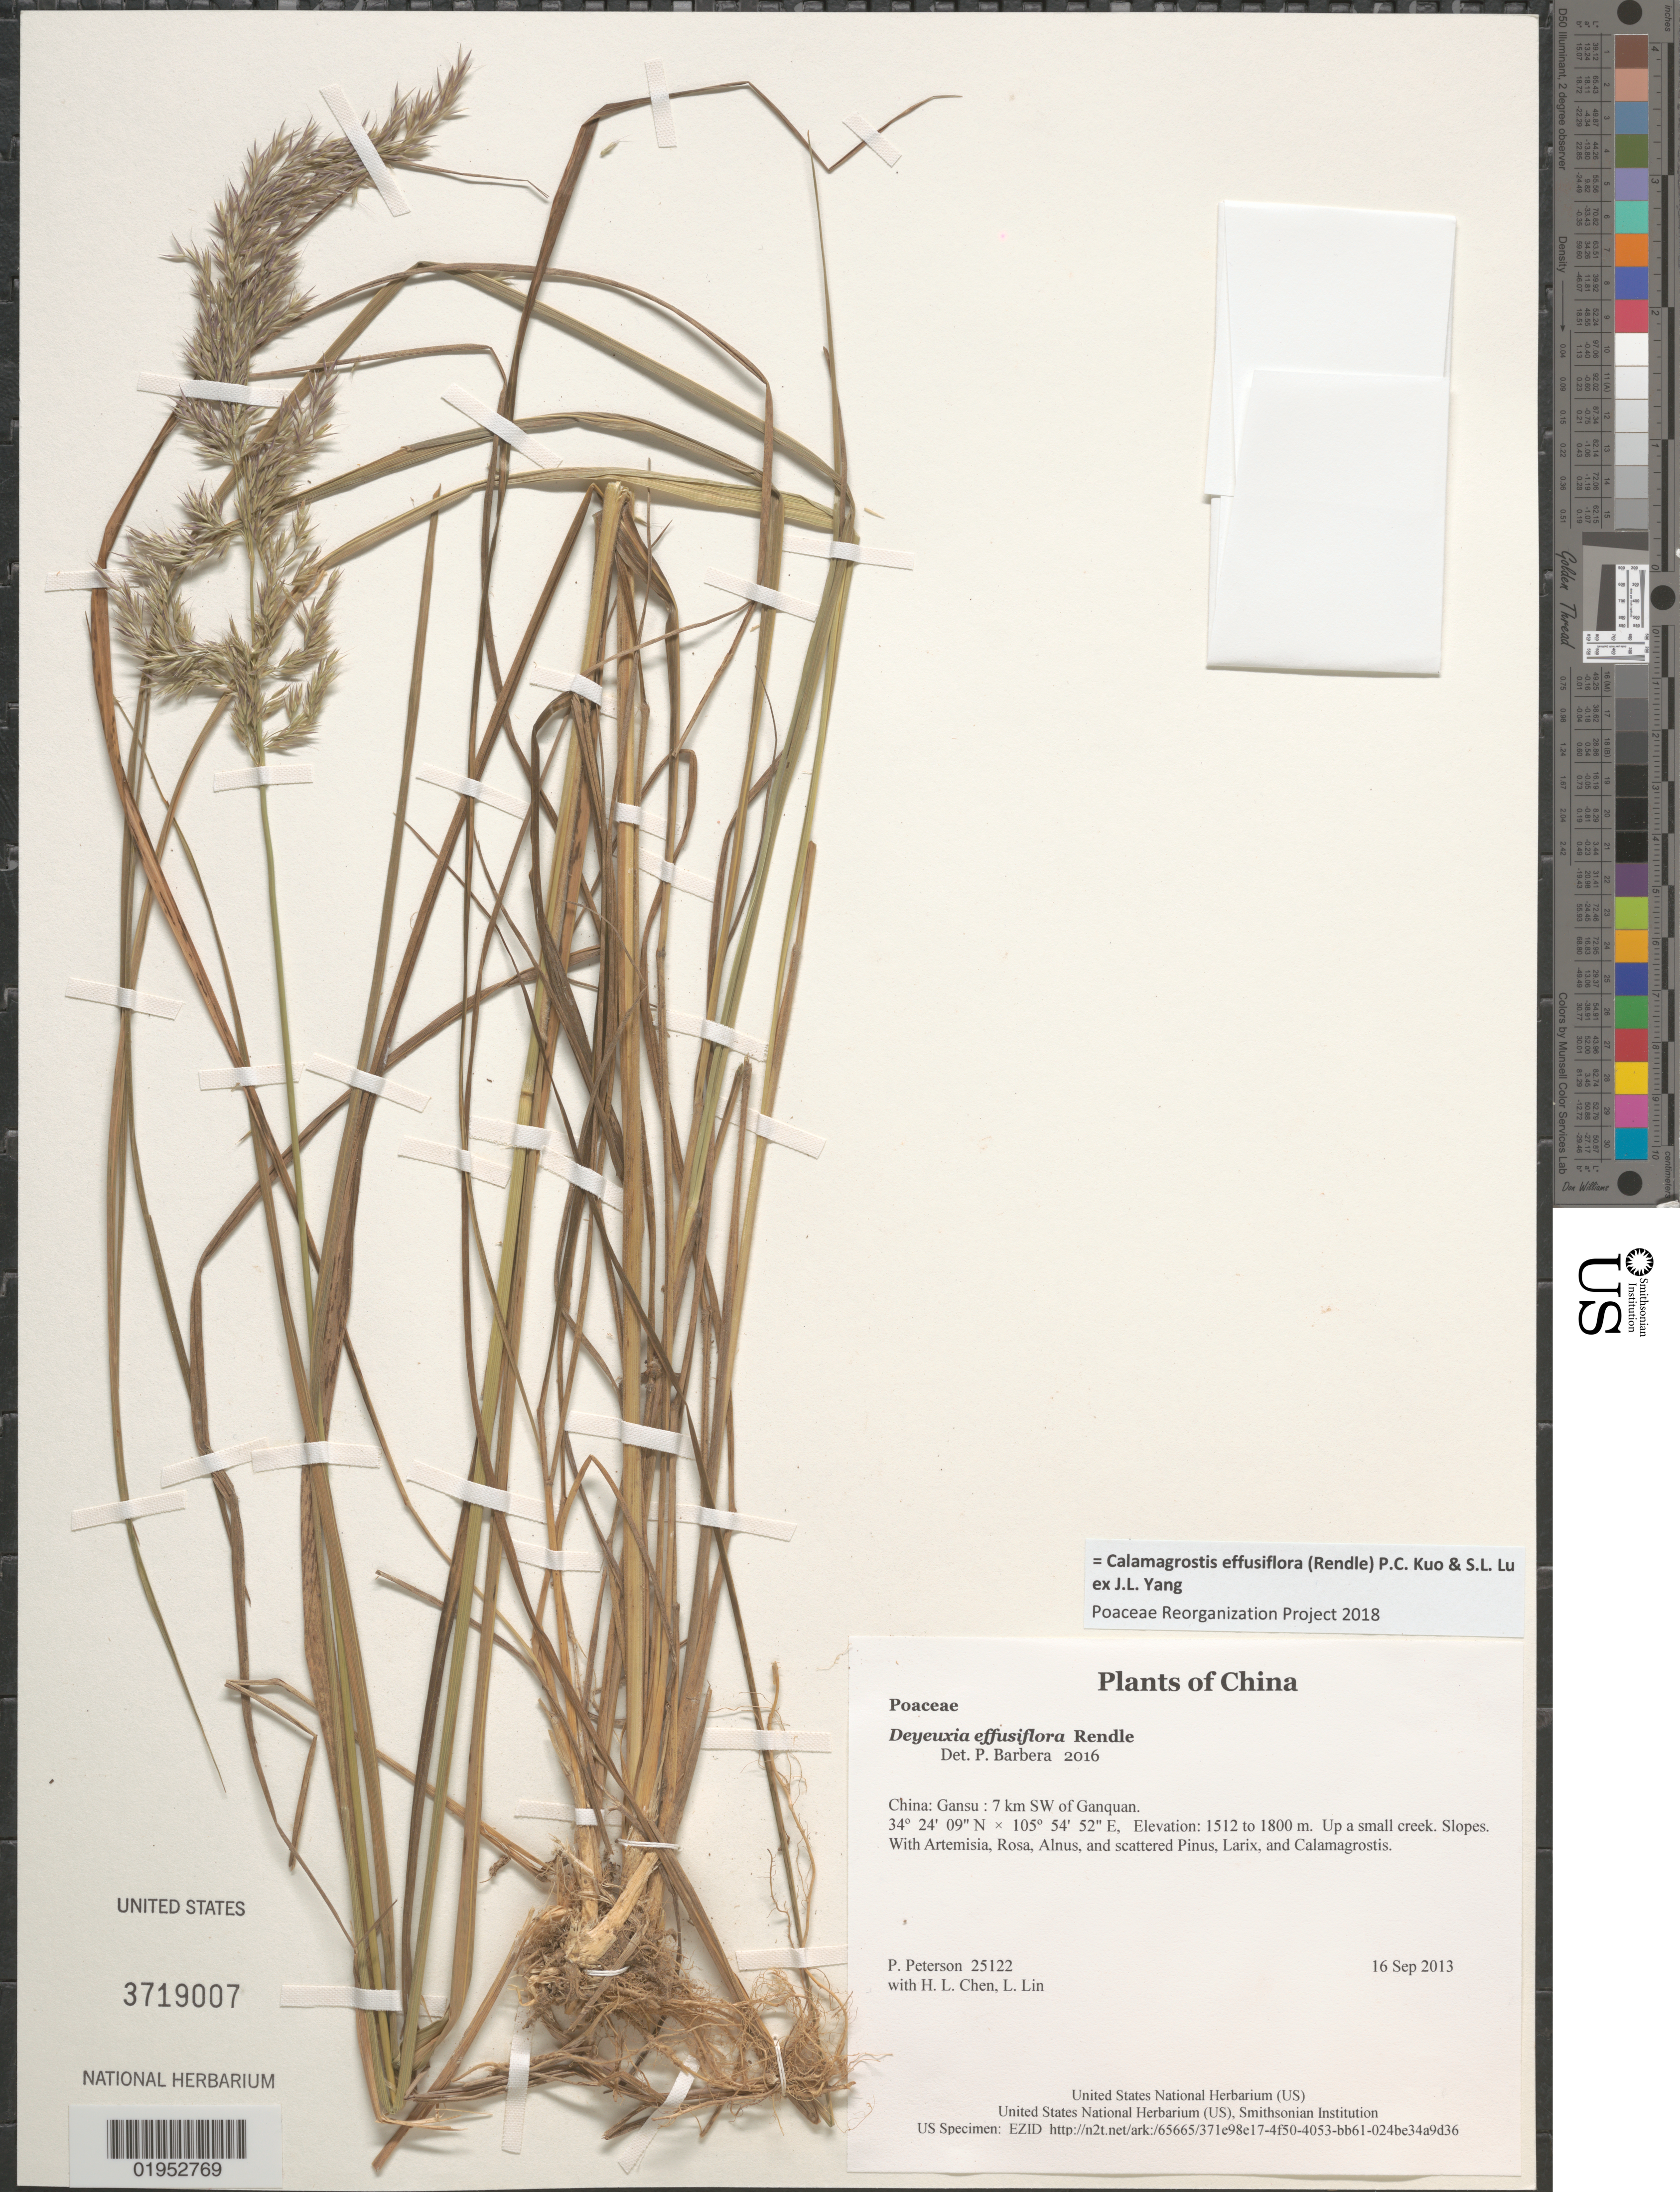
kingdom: Plantae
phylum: Tracheophyta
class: Liliopsida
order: Poales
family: Poaceae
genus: Calamagrostis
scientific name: Calamagrostis effusiflora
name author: (Rendle) P.C. Kuo & S.L. Lu ex J.L. Yang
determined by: Poaceae Reorganization Project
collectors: P. M. Peterson, H. L. Chen & L. Lin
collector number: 25122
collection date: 2013-09-16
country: China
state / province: Gansu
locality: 7 km SW of Ganquan.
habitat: Up a small creek. Slopes.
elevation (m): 1512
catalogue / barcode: US 3719007